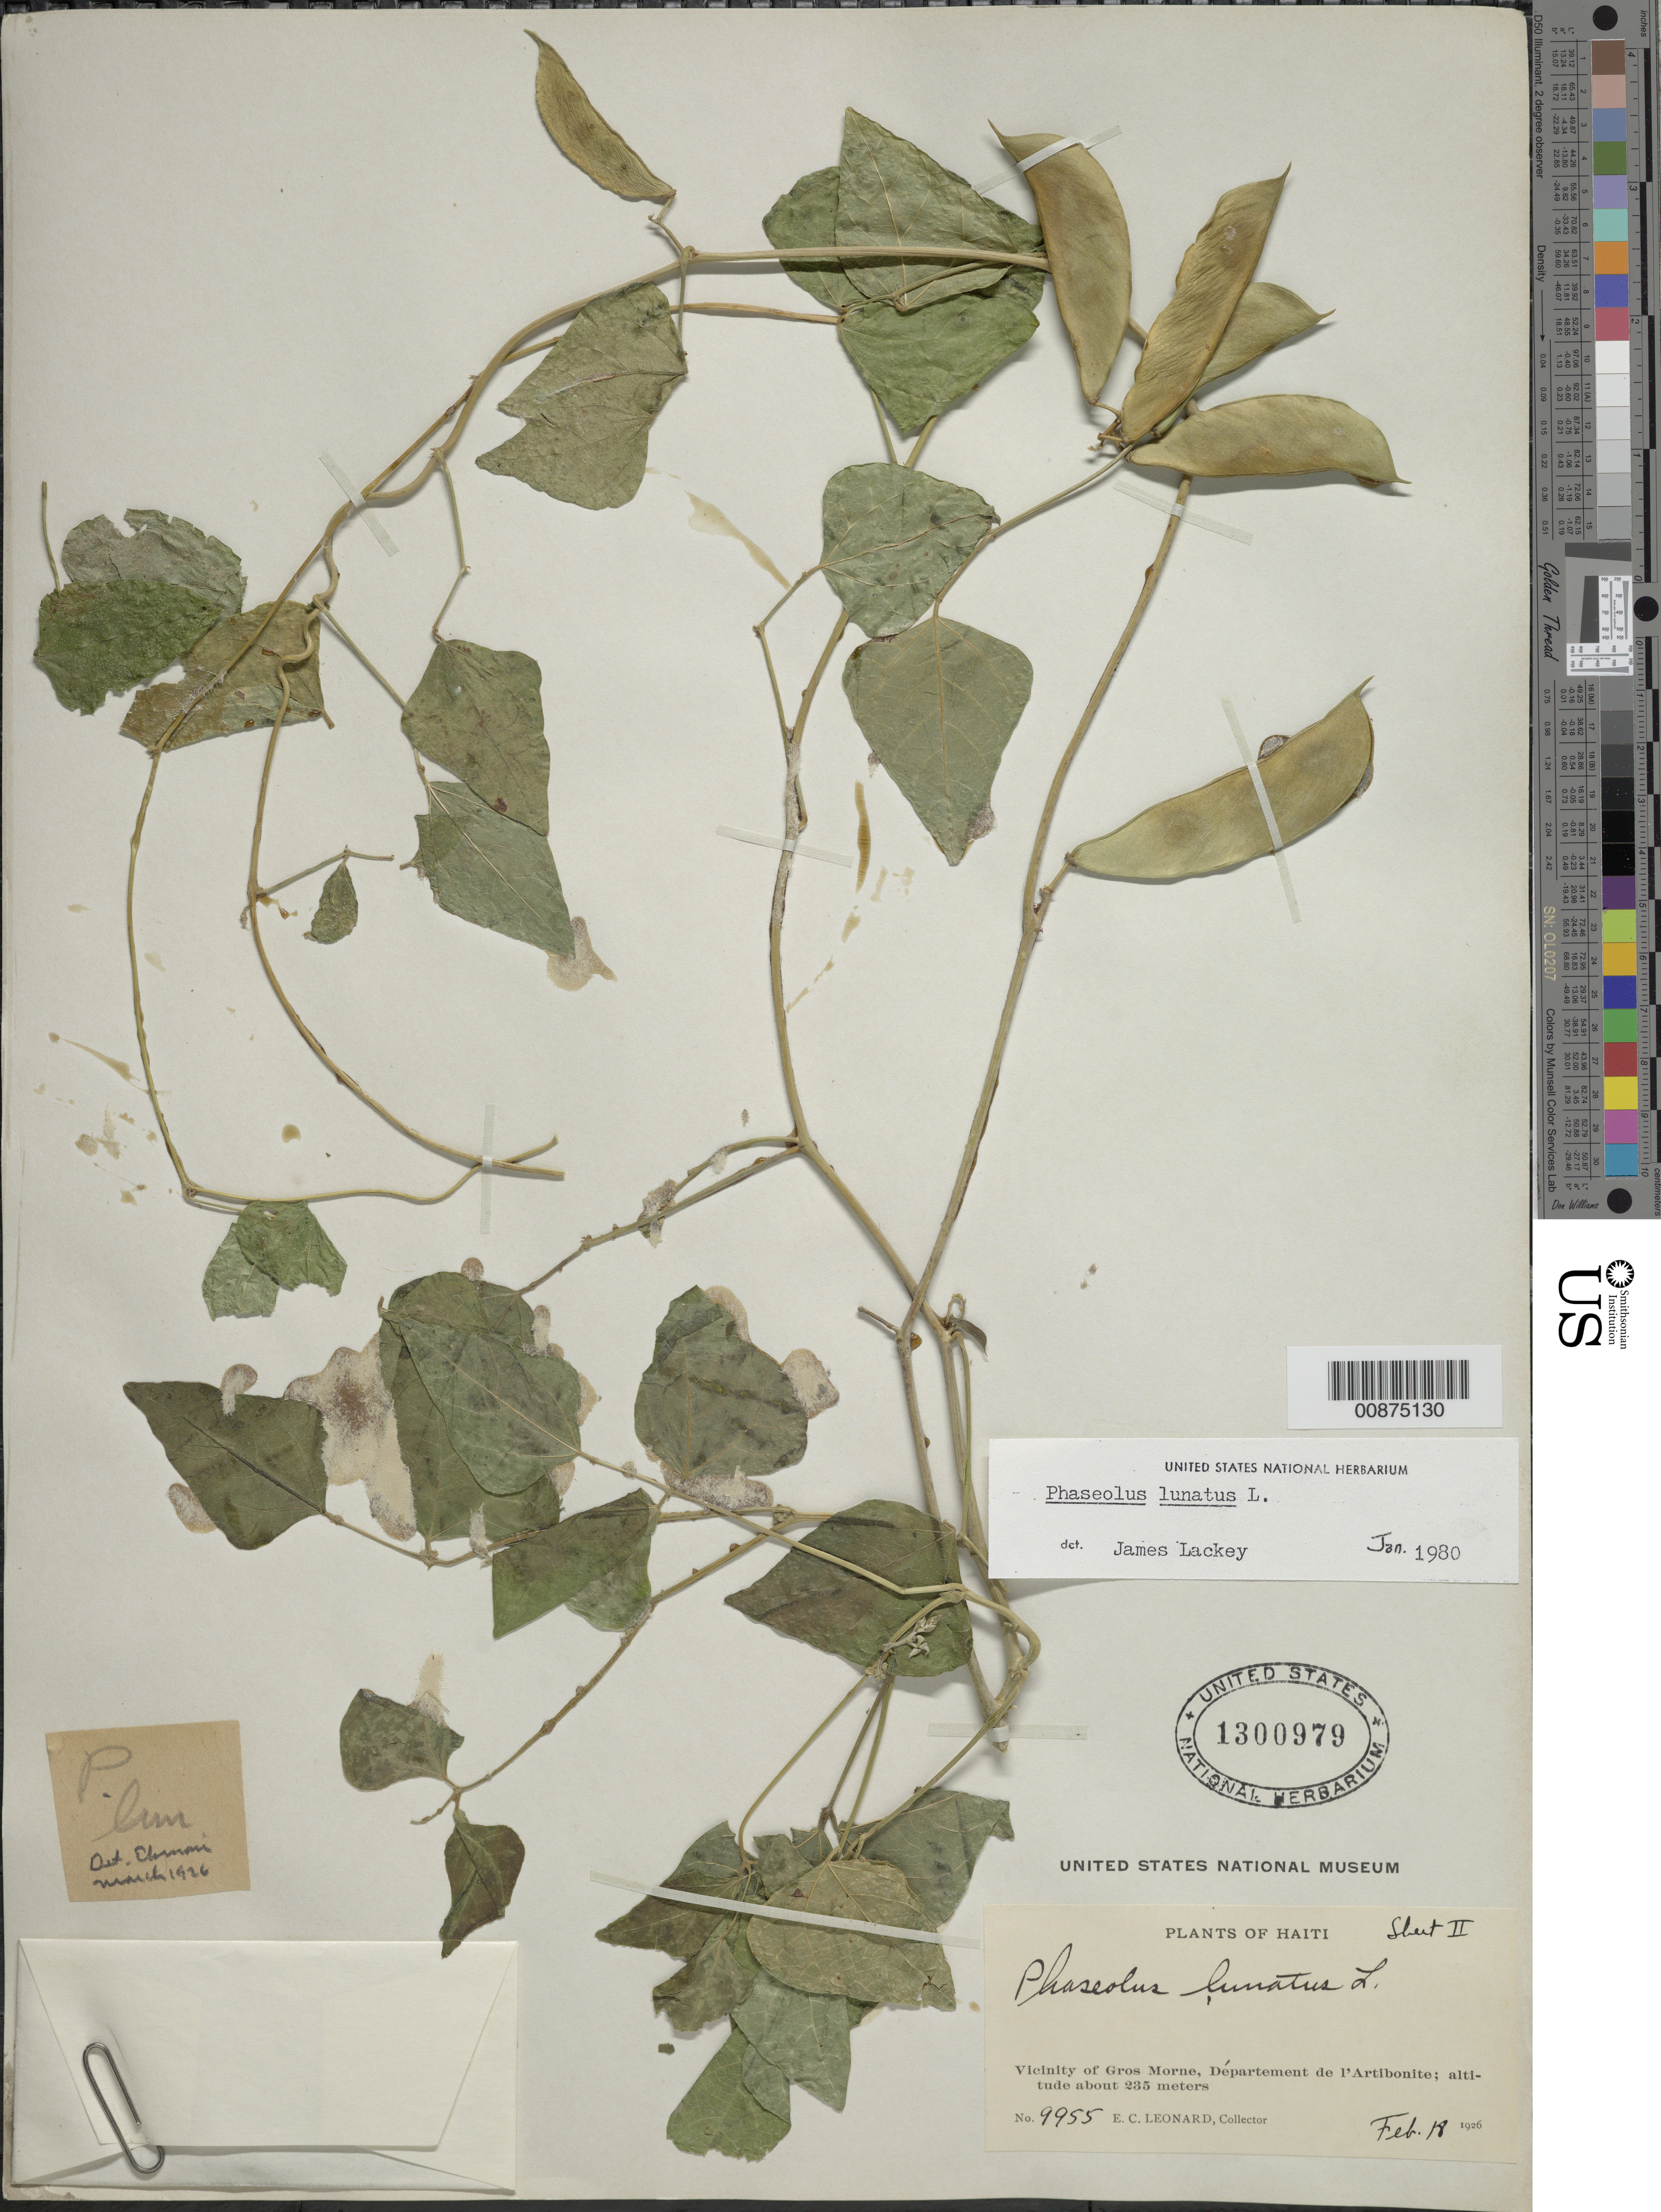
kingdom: Plantae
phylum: Tracheophyta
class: Magnoliopsida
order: Fabales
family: Fabaceae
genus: Phaseolus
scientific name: Phaseolus lunatus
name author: L.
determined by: Lackey, J.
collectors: E. C. Leonard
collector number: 9955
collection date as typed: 18 Feb 1926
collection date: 1926-02-18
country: Haiti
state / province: Artibonite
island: Hispaniola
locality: Vicinity of Gros Morne.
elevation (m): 235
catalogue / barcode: US 1300979